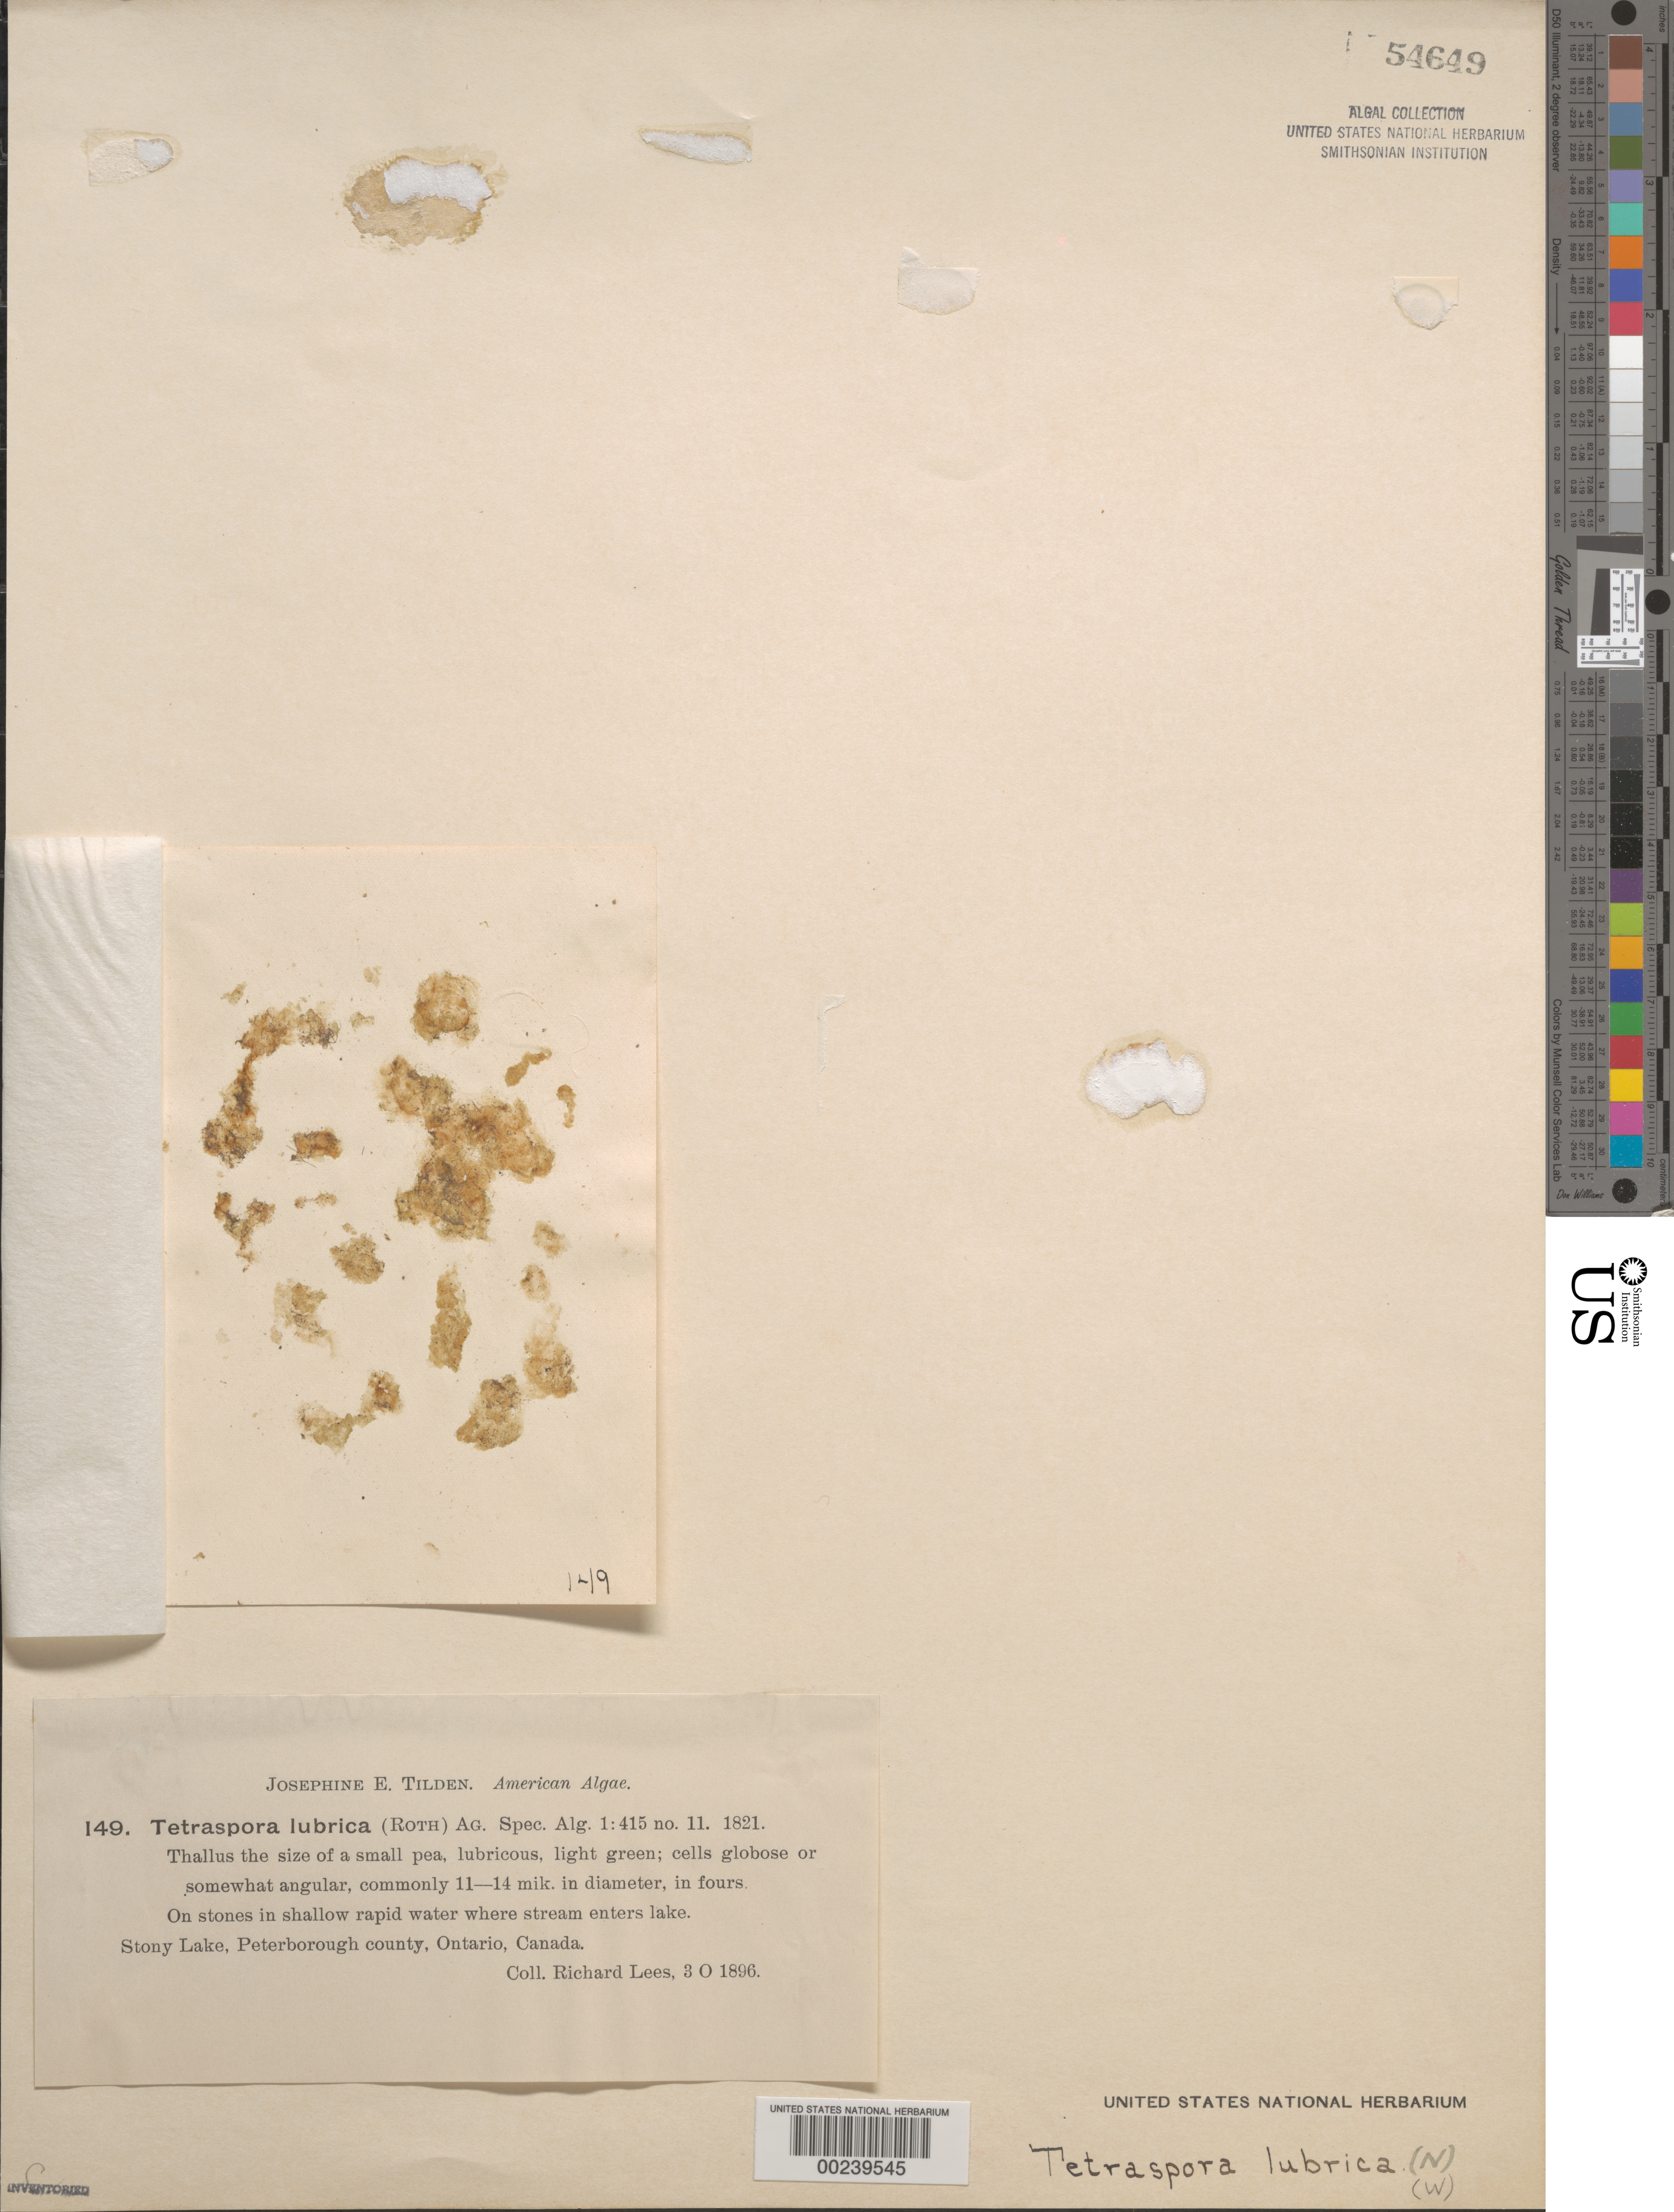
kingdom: Plantae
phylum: Chlorophyta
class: Chlorophyceae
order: Tetrasporales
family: Tetrasporaceae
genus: Tetraspora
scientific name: Tetraspora lubrica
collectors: R. Lees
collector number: JET 149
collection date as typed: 03 Oct 1896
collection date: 1896-10-03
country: Canada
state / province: Ontario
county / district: Peterborough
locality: Stony Lake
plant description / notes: Tilden, American Algae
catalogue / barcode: US 54649